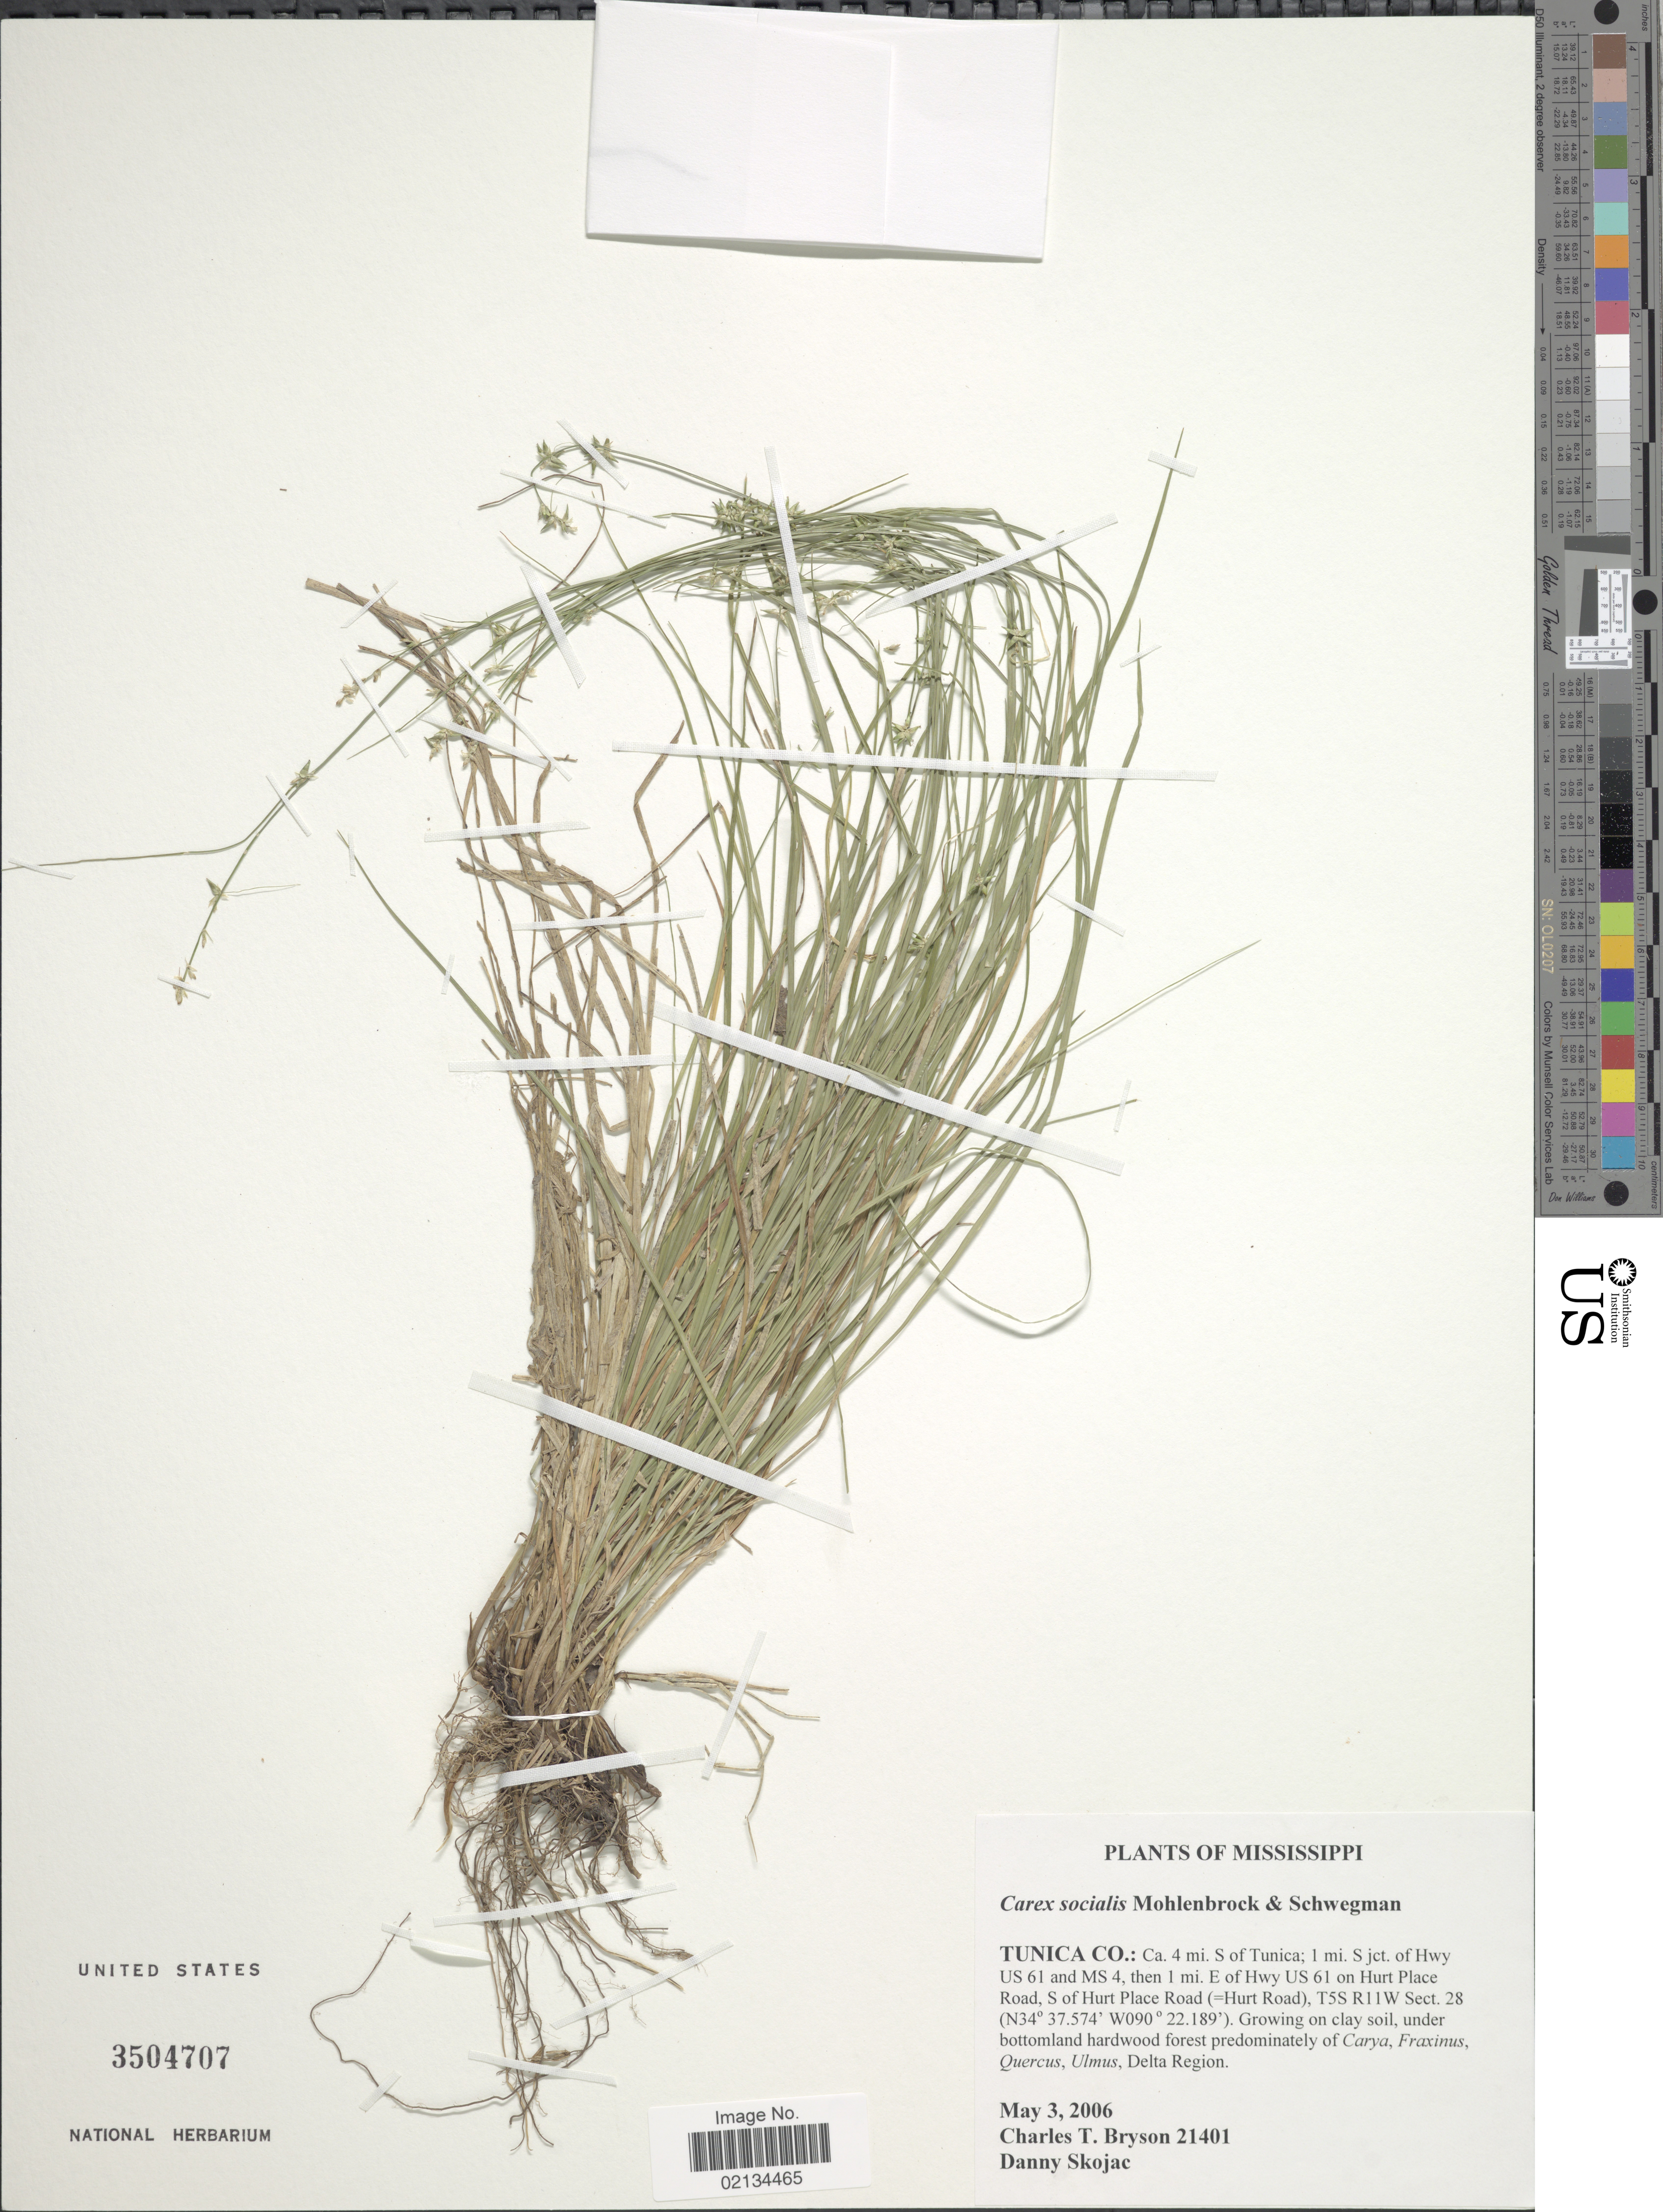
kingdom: Plantae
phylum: Tracheophyta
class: Liliopsida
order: Poales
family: Cyperaceae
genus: Carex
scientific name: Carex socialis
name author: Mohlenbr. & Schwegman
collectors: C. Bryson & D. Skojac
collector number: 21401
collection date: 2006-05-03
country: United States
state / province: Mississippi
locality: Tunica Co.: Ca. 4 mi. S of Tunica; 1 mi. S jct. of Hwy US 61 and MS 4, then 1 mi. E of Hwy US 61 on Hurt Place Road, S of Hurt Place Road (=Hurt Road), T5S R11W Sect. 28, Delta Region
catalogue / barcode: US 3504707